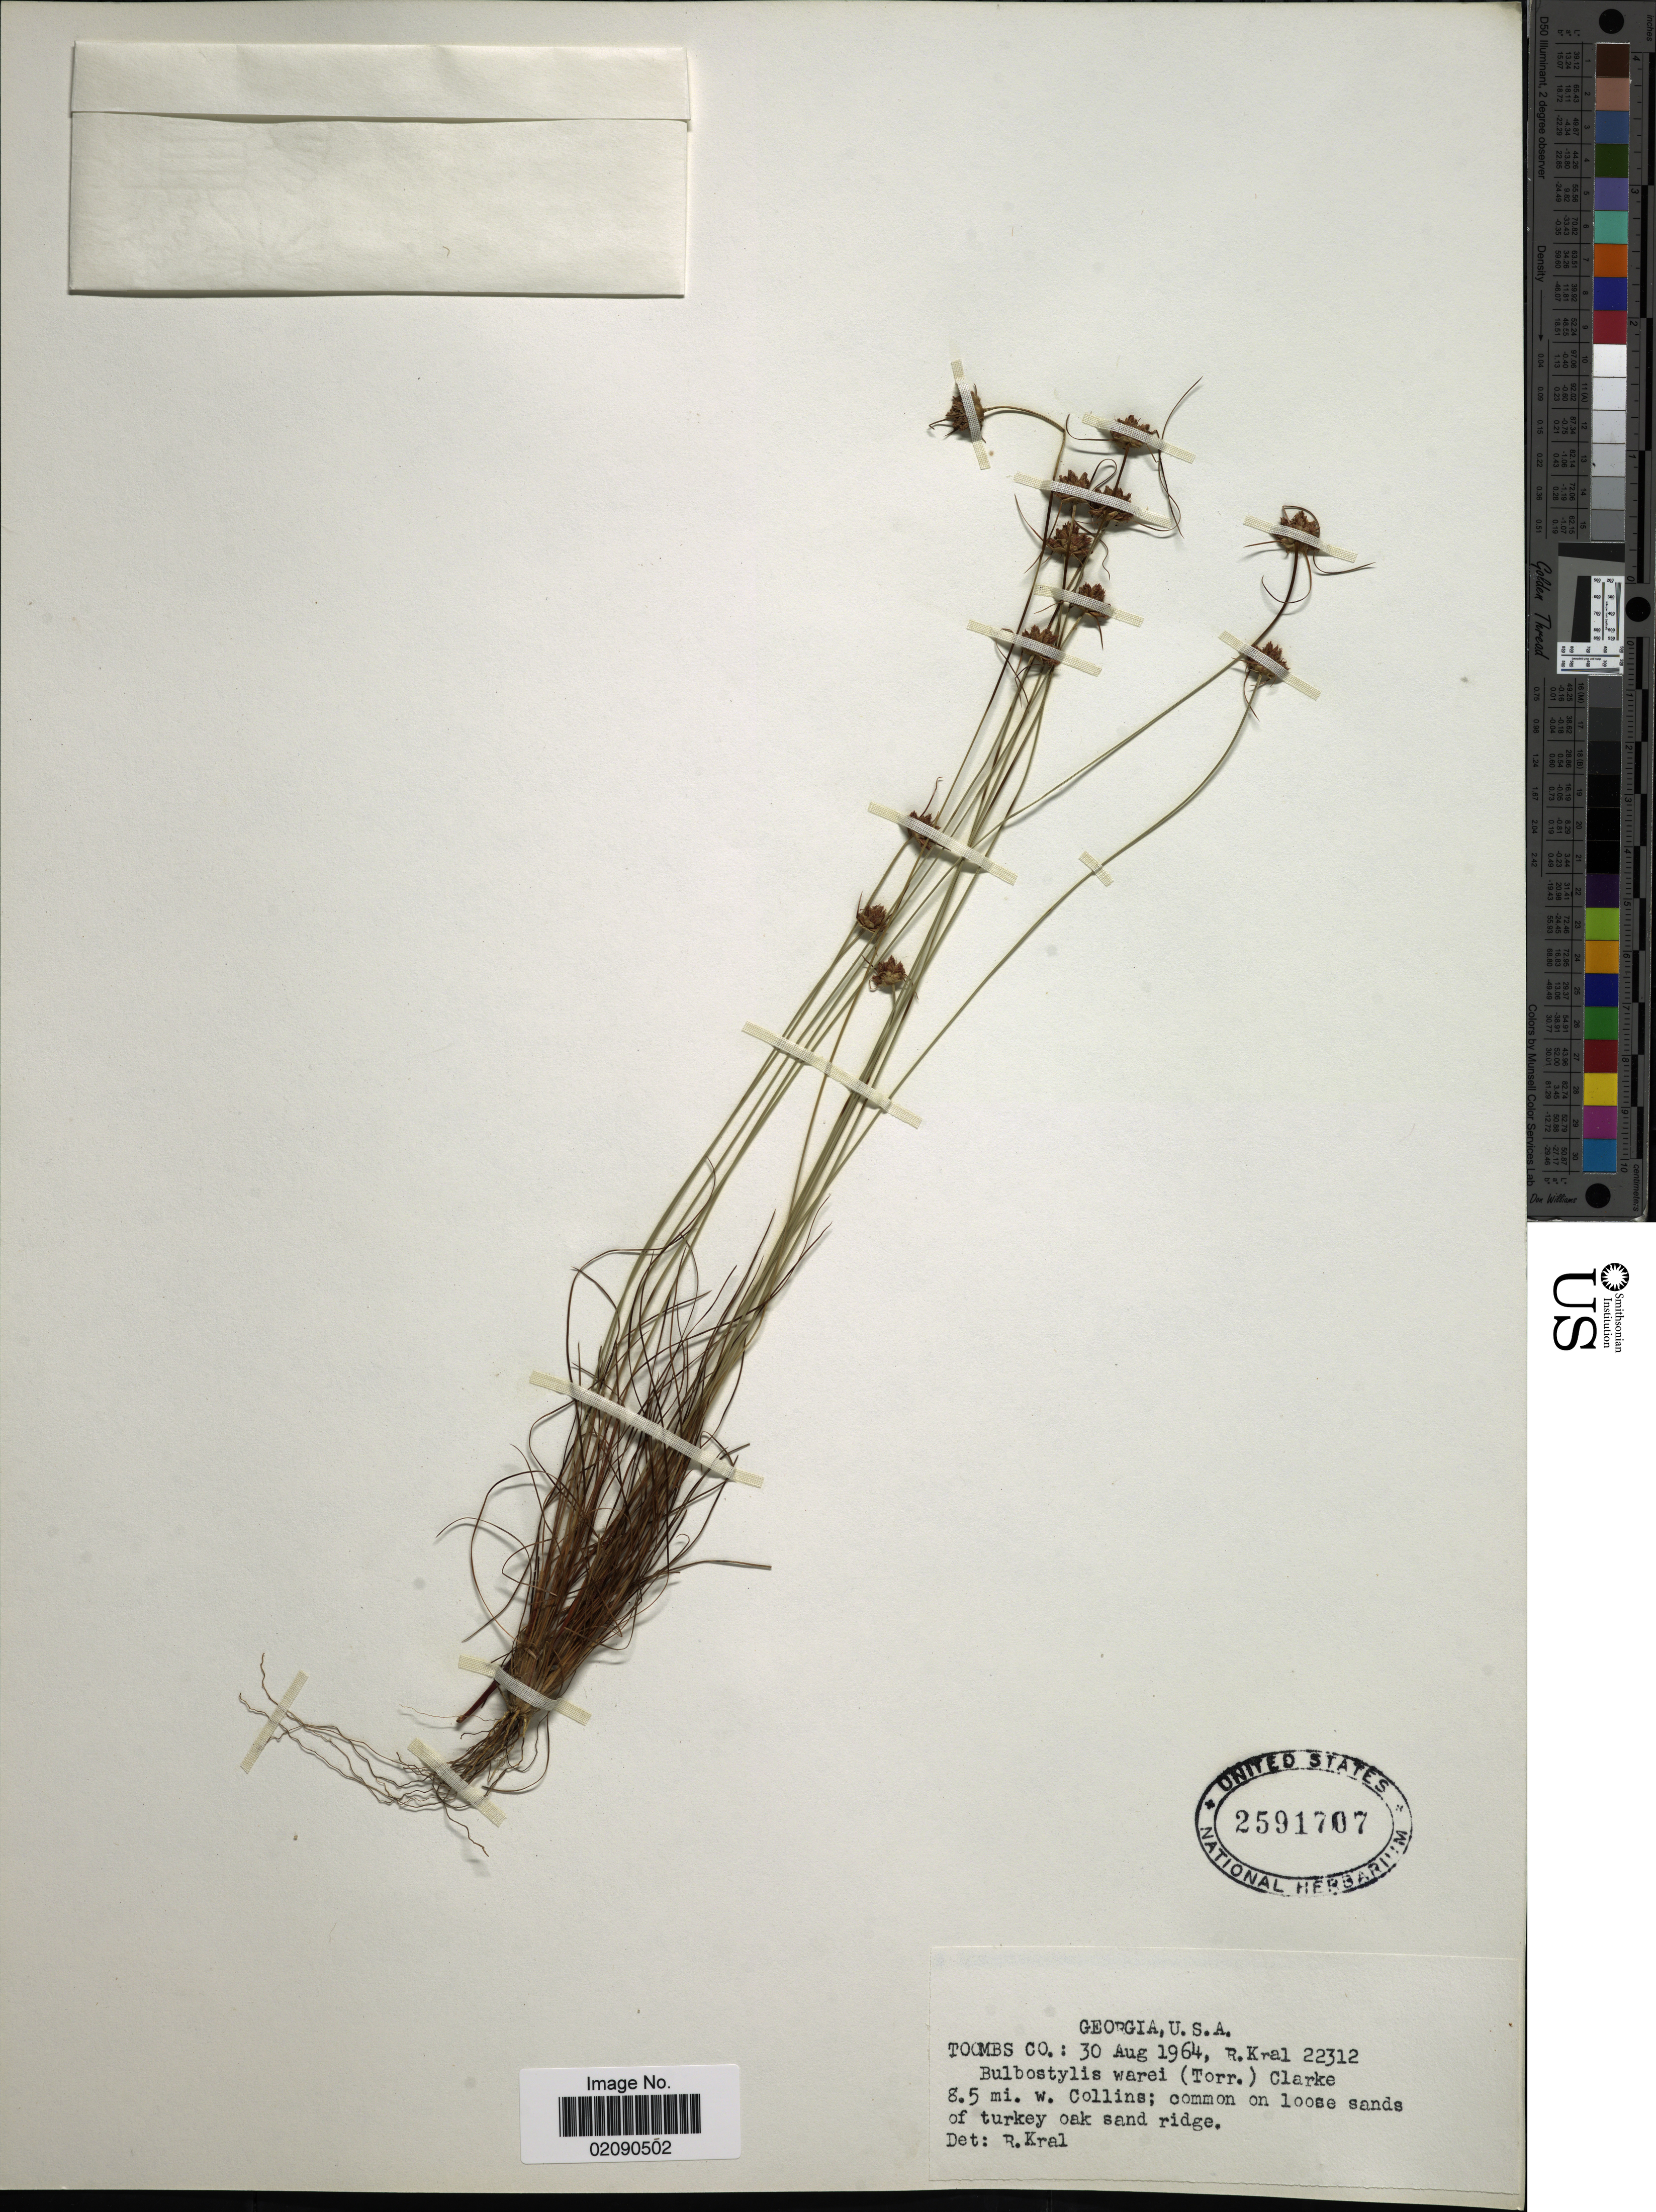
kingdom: Plantae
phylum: Tracheophyta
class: Liliopsida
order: Poales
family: Cyperaceae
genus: Bulbostylis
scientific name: Bulbostylis warei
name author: (Torr.) C.B. Clarke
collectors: R. Kral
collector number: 22312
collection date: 1964-08-30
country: United States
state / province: Georgia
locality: Toombs Co; 8.5 mi w. Collins; common on loose sand of turkey oak sand ridge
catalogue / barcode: US 2591707